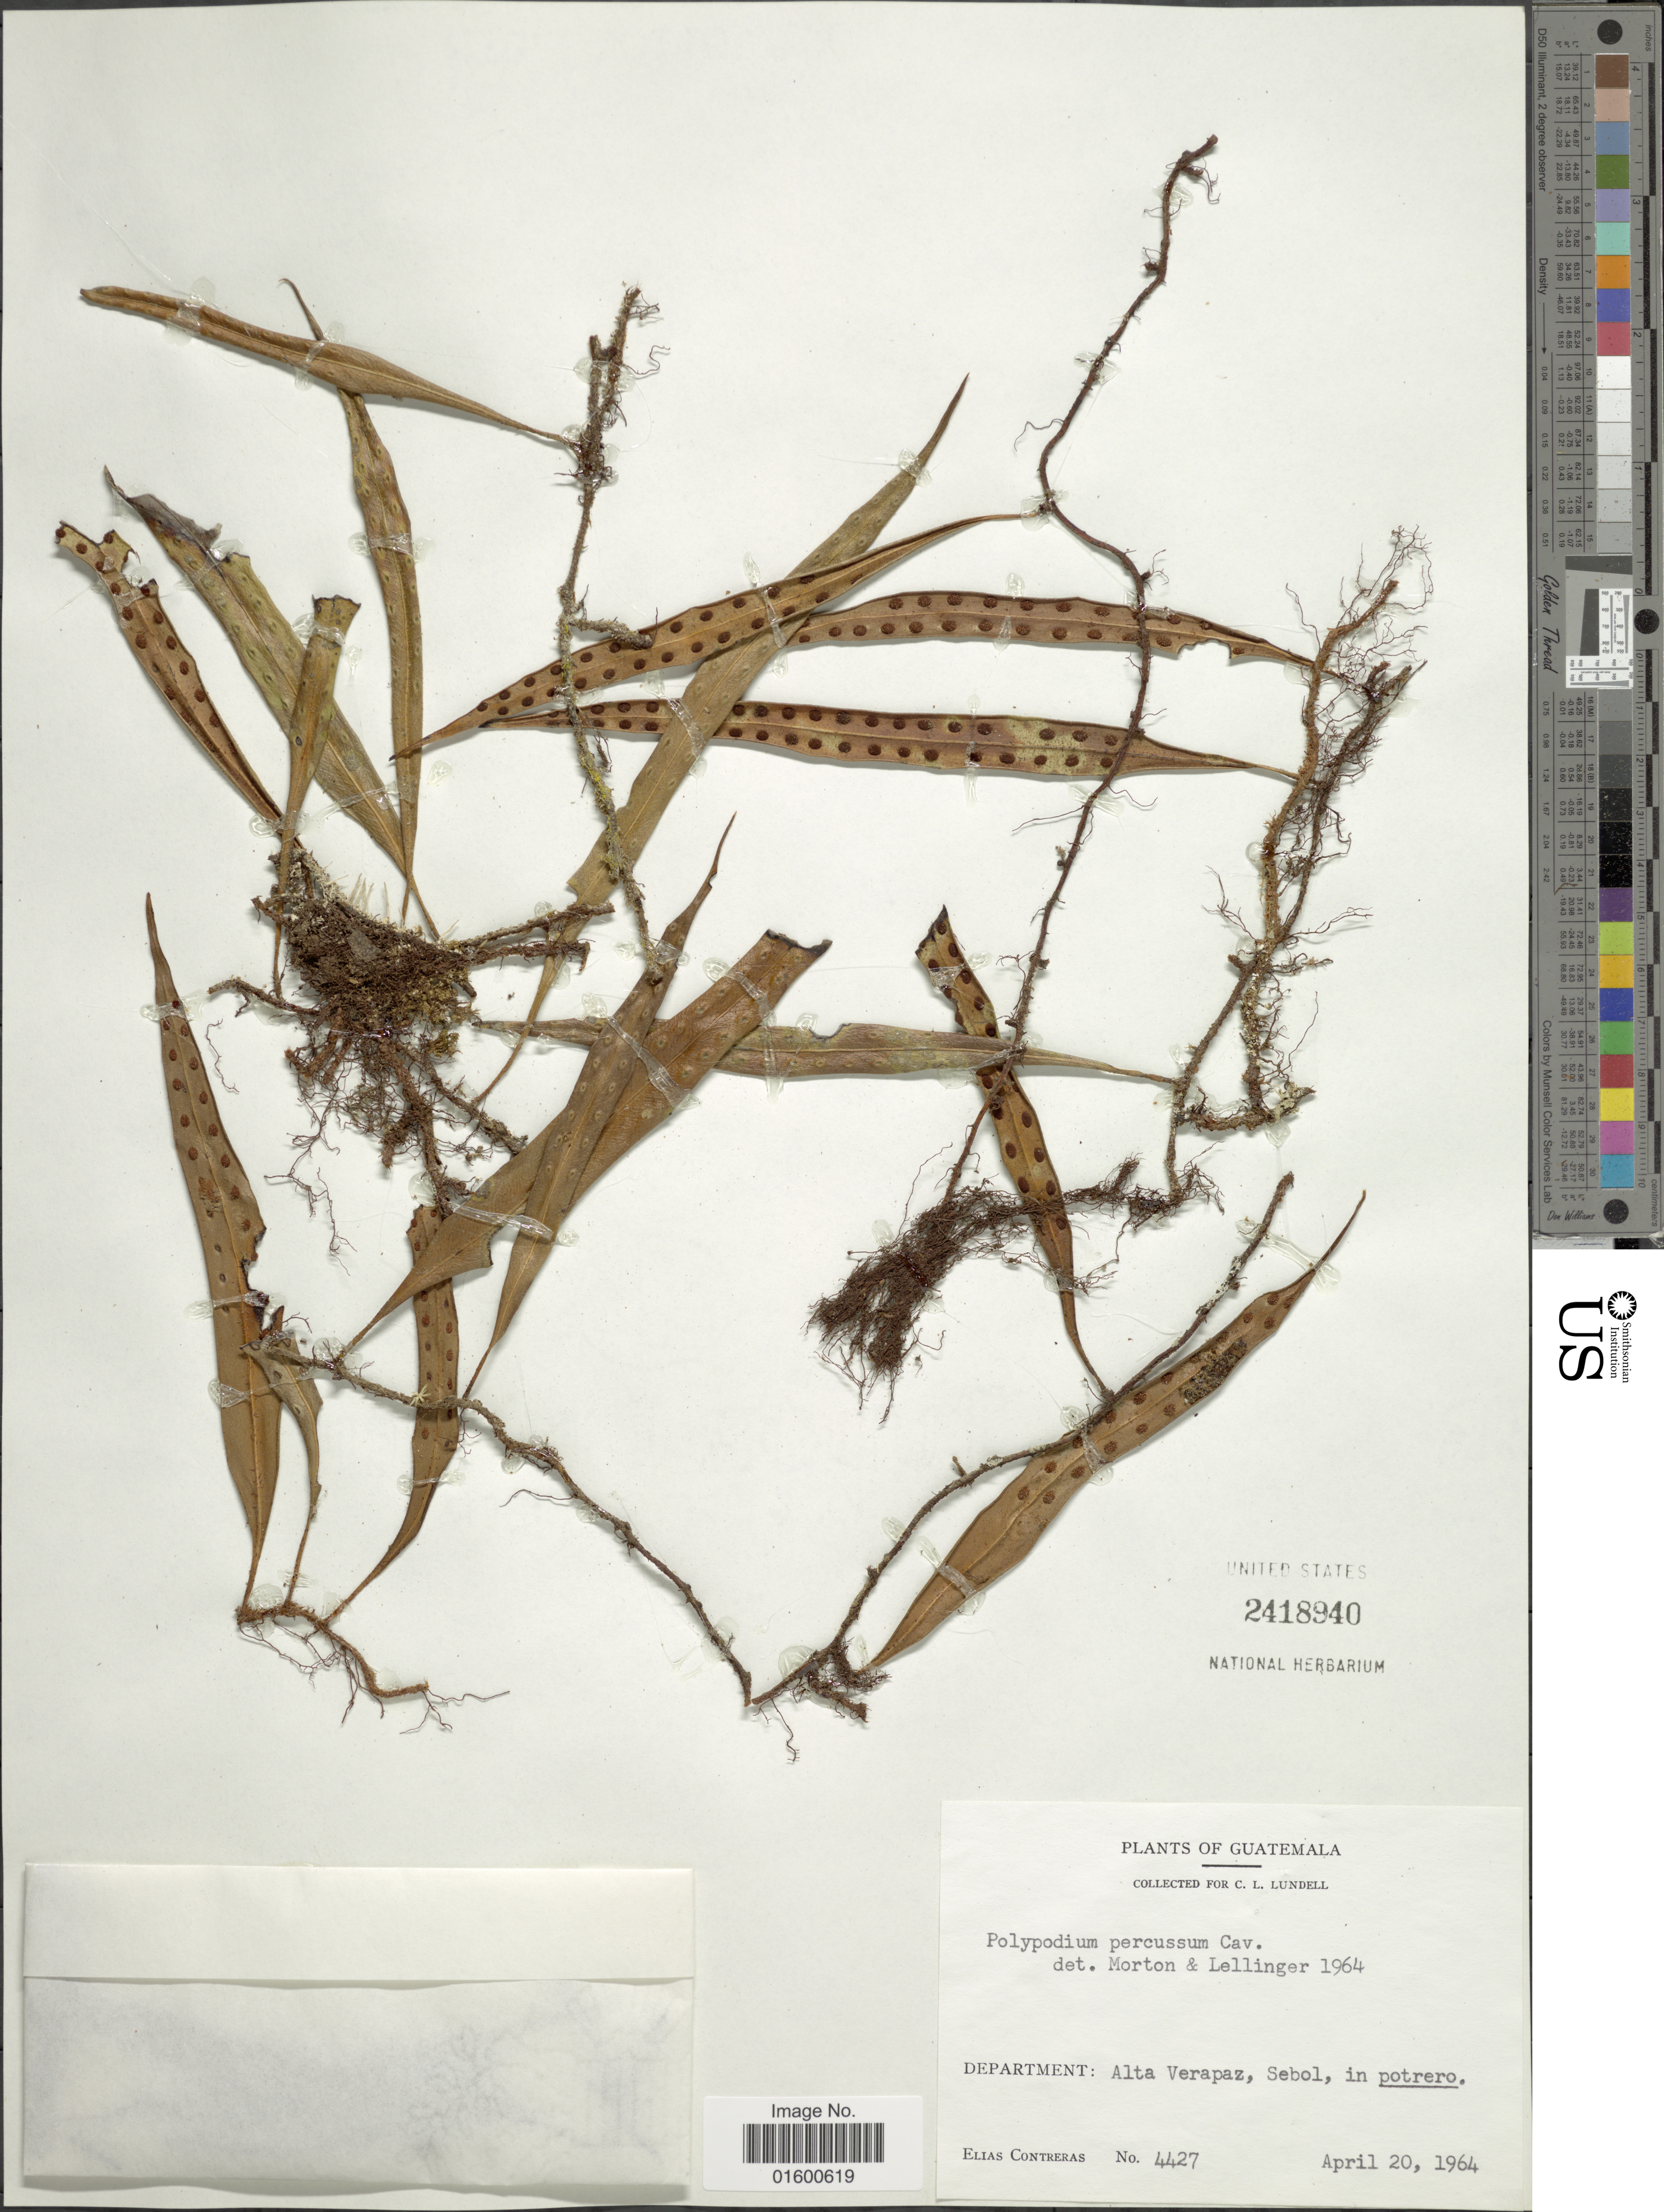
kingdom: Plantae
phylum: Tracheophyta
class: Polypodiopsida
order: Polypodiales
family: Polypodiaceae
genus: Microgramma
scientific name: Microgramma percussa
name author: (Cav.) de la Sota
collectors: E. Contreras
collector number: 4427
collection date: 1964-04-20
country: Guatemala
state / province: Alta Verapaz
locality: Department Alta Verapaz, Sebol, in potrero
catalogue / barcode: US 2418940